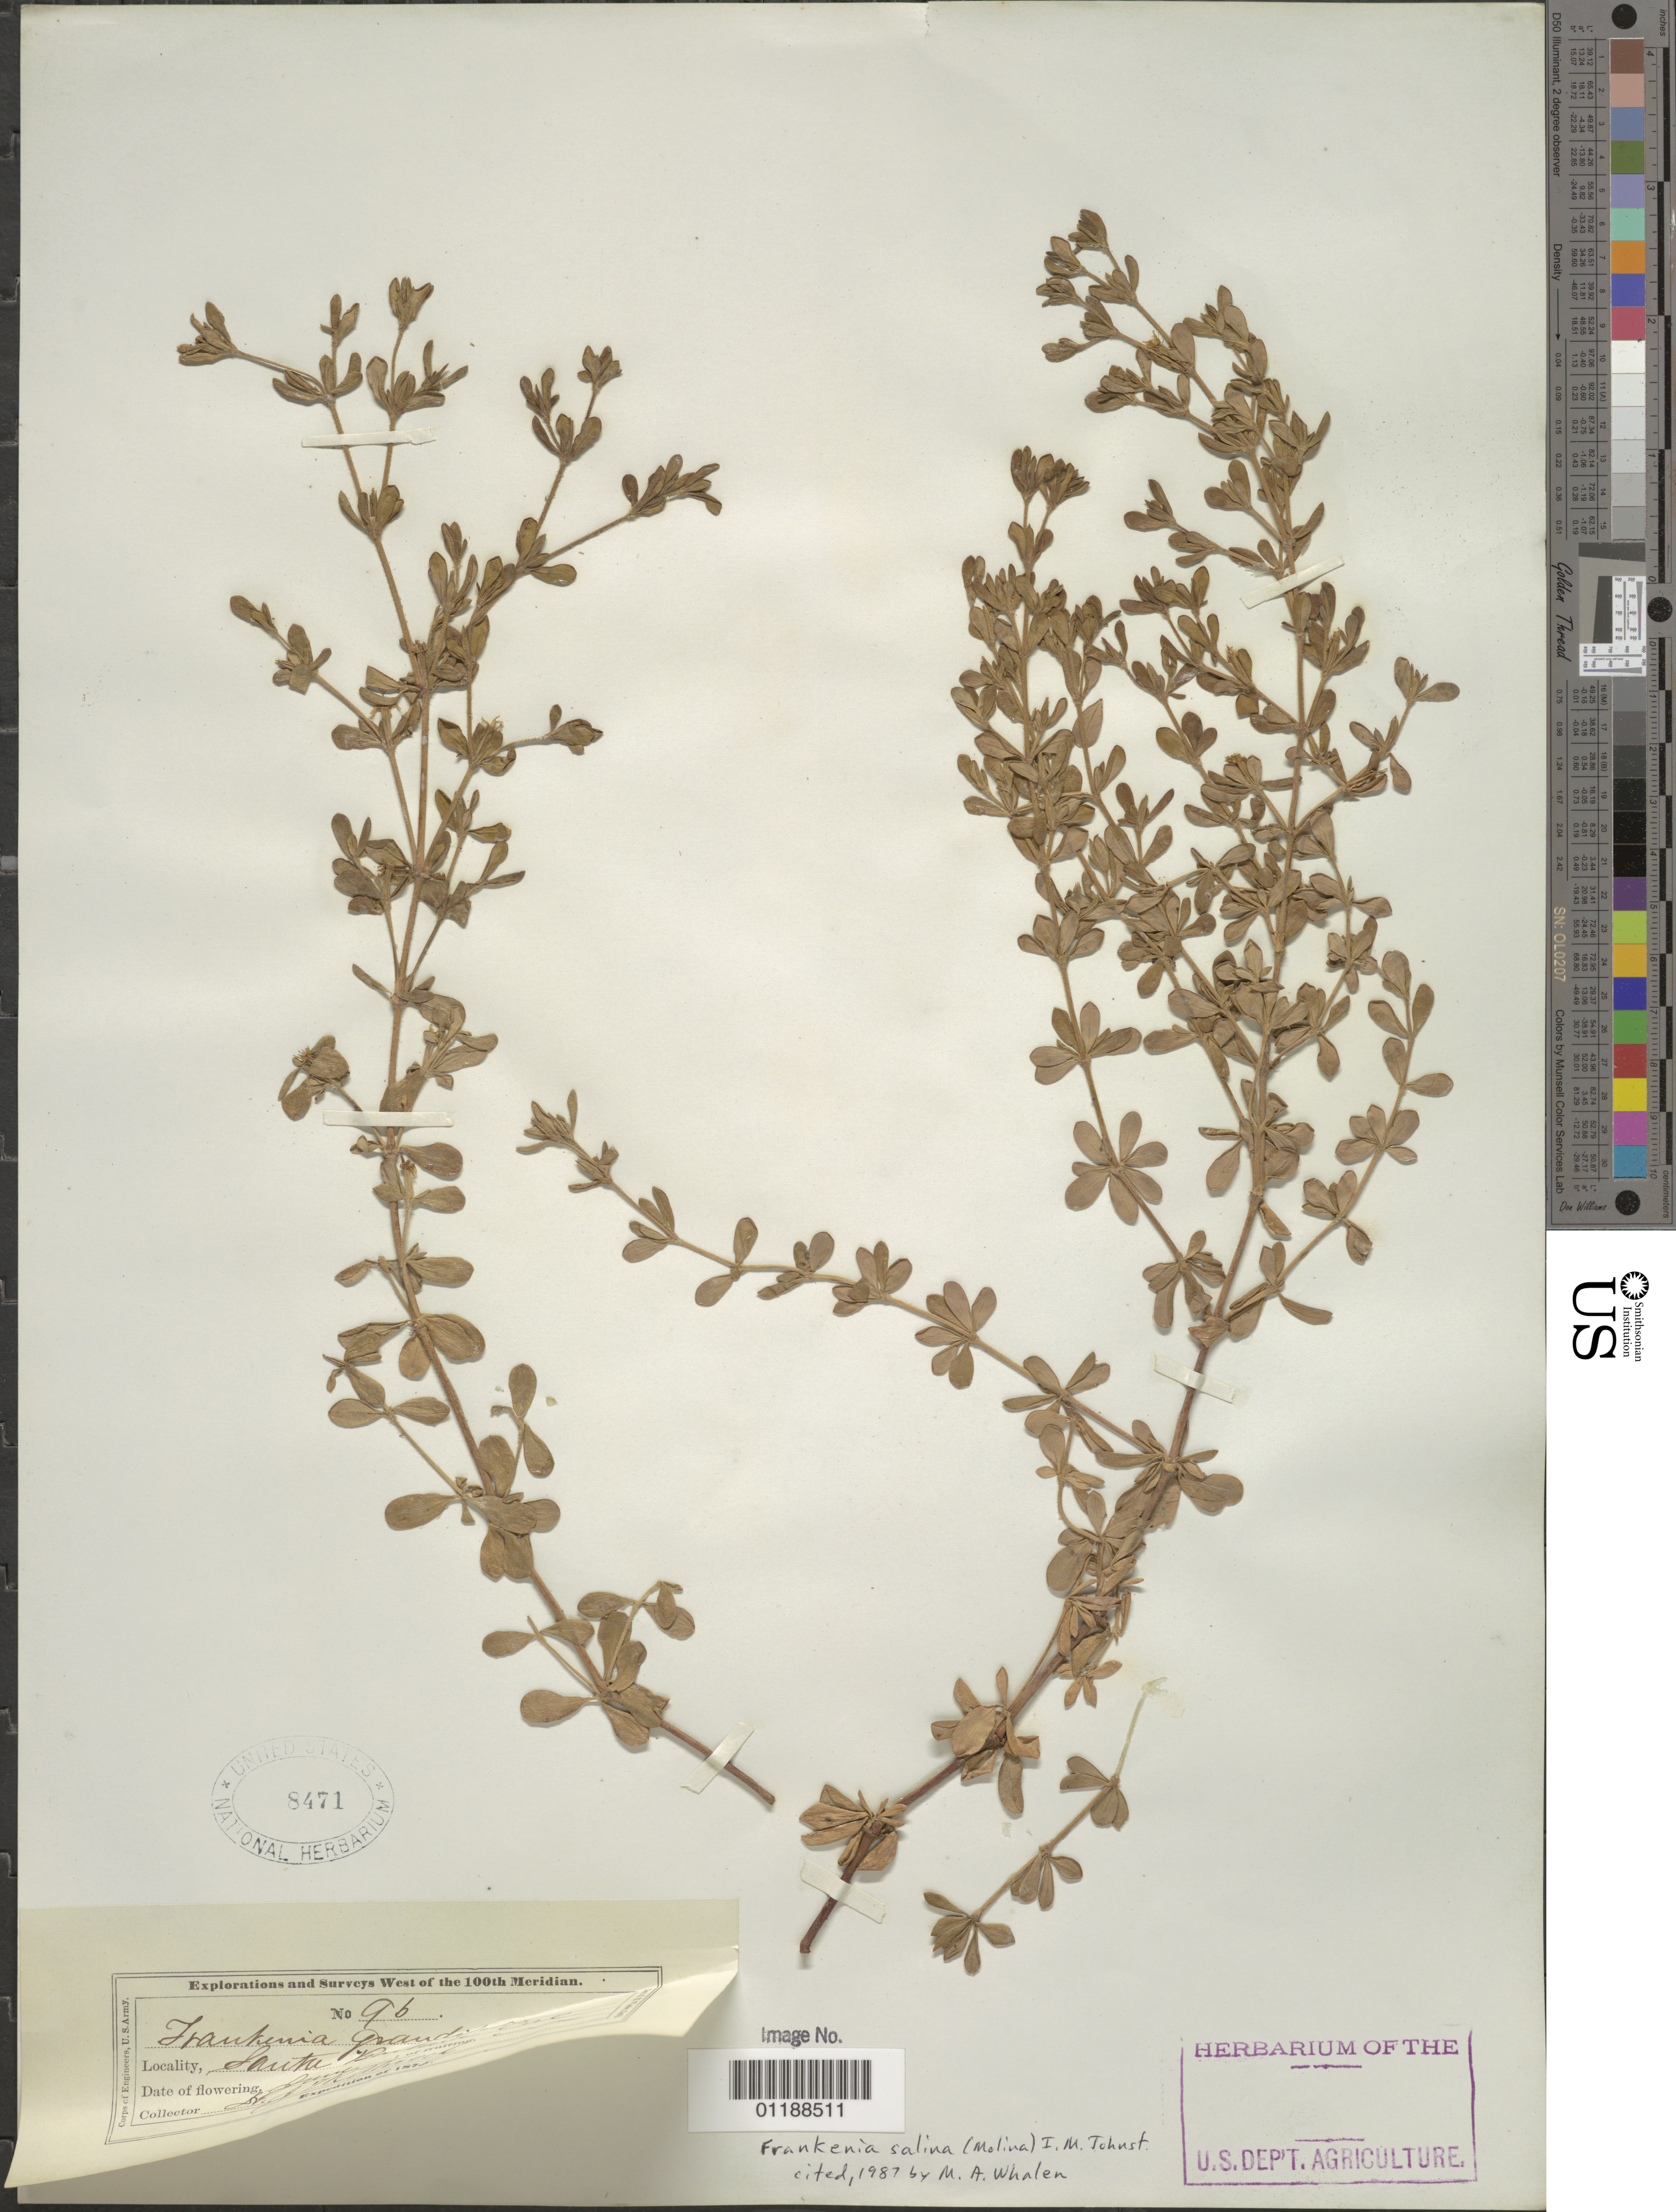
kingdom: Plantae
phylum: Tracheophyta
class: Magnoliopsida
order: Caryophyllales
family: Frankeniaceae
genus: Frankenia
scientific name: Frankenia salina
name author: (Molina) I.M. Johnst.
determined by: Whalen, M. A.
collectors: J. T. Rothrock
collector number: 96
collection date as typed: Jun 1875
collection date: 1875-06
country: United States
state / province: California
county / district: Santa Barbara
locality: Santa Barbara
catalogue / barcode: US 8471